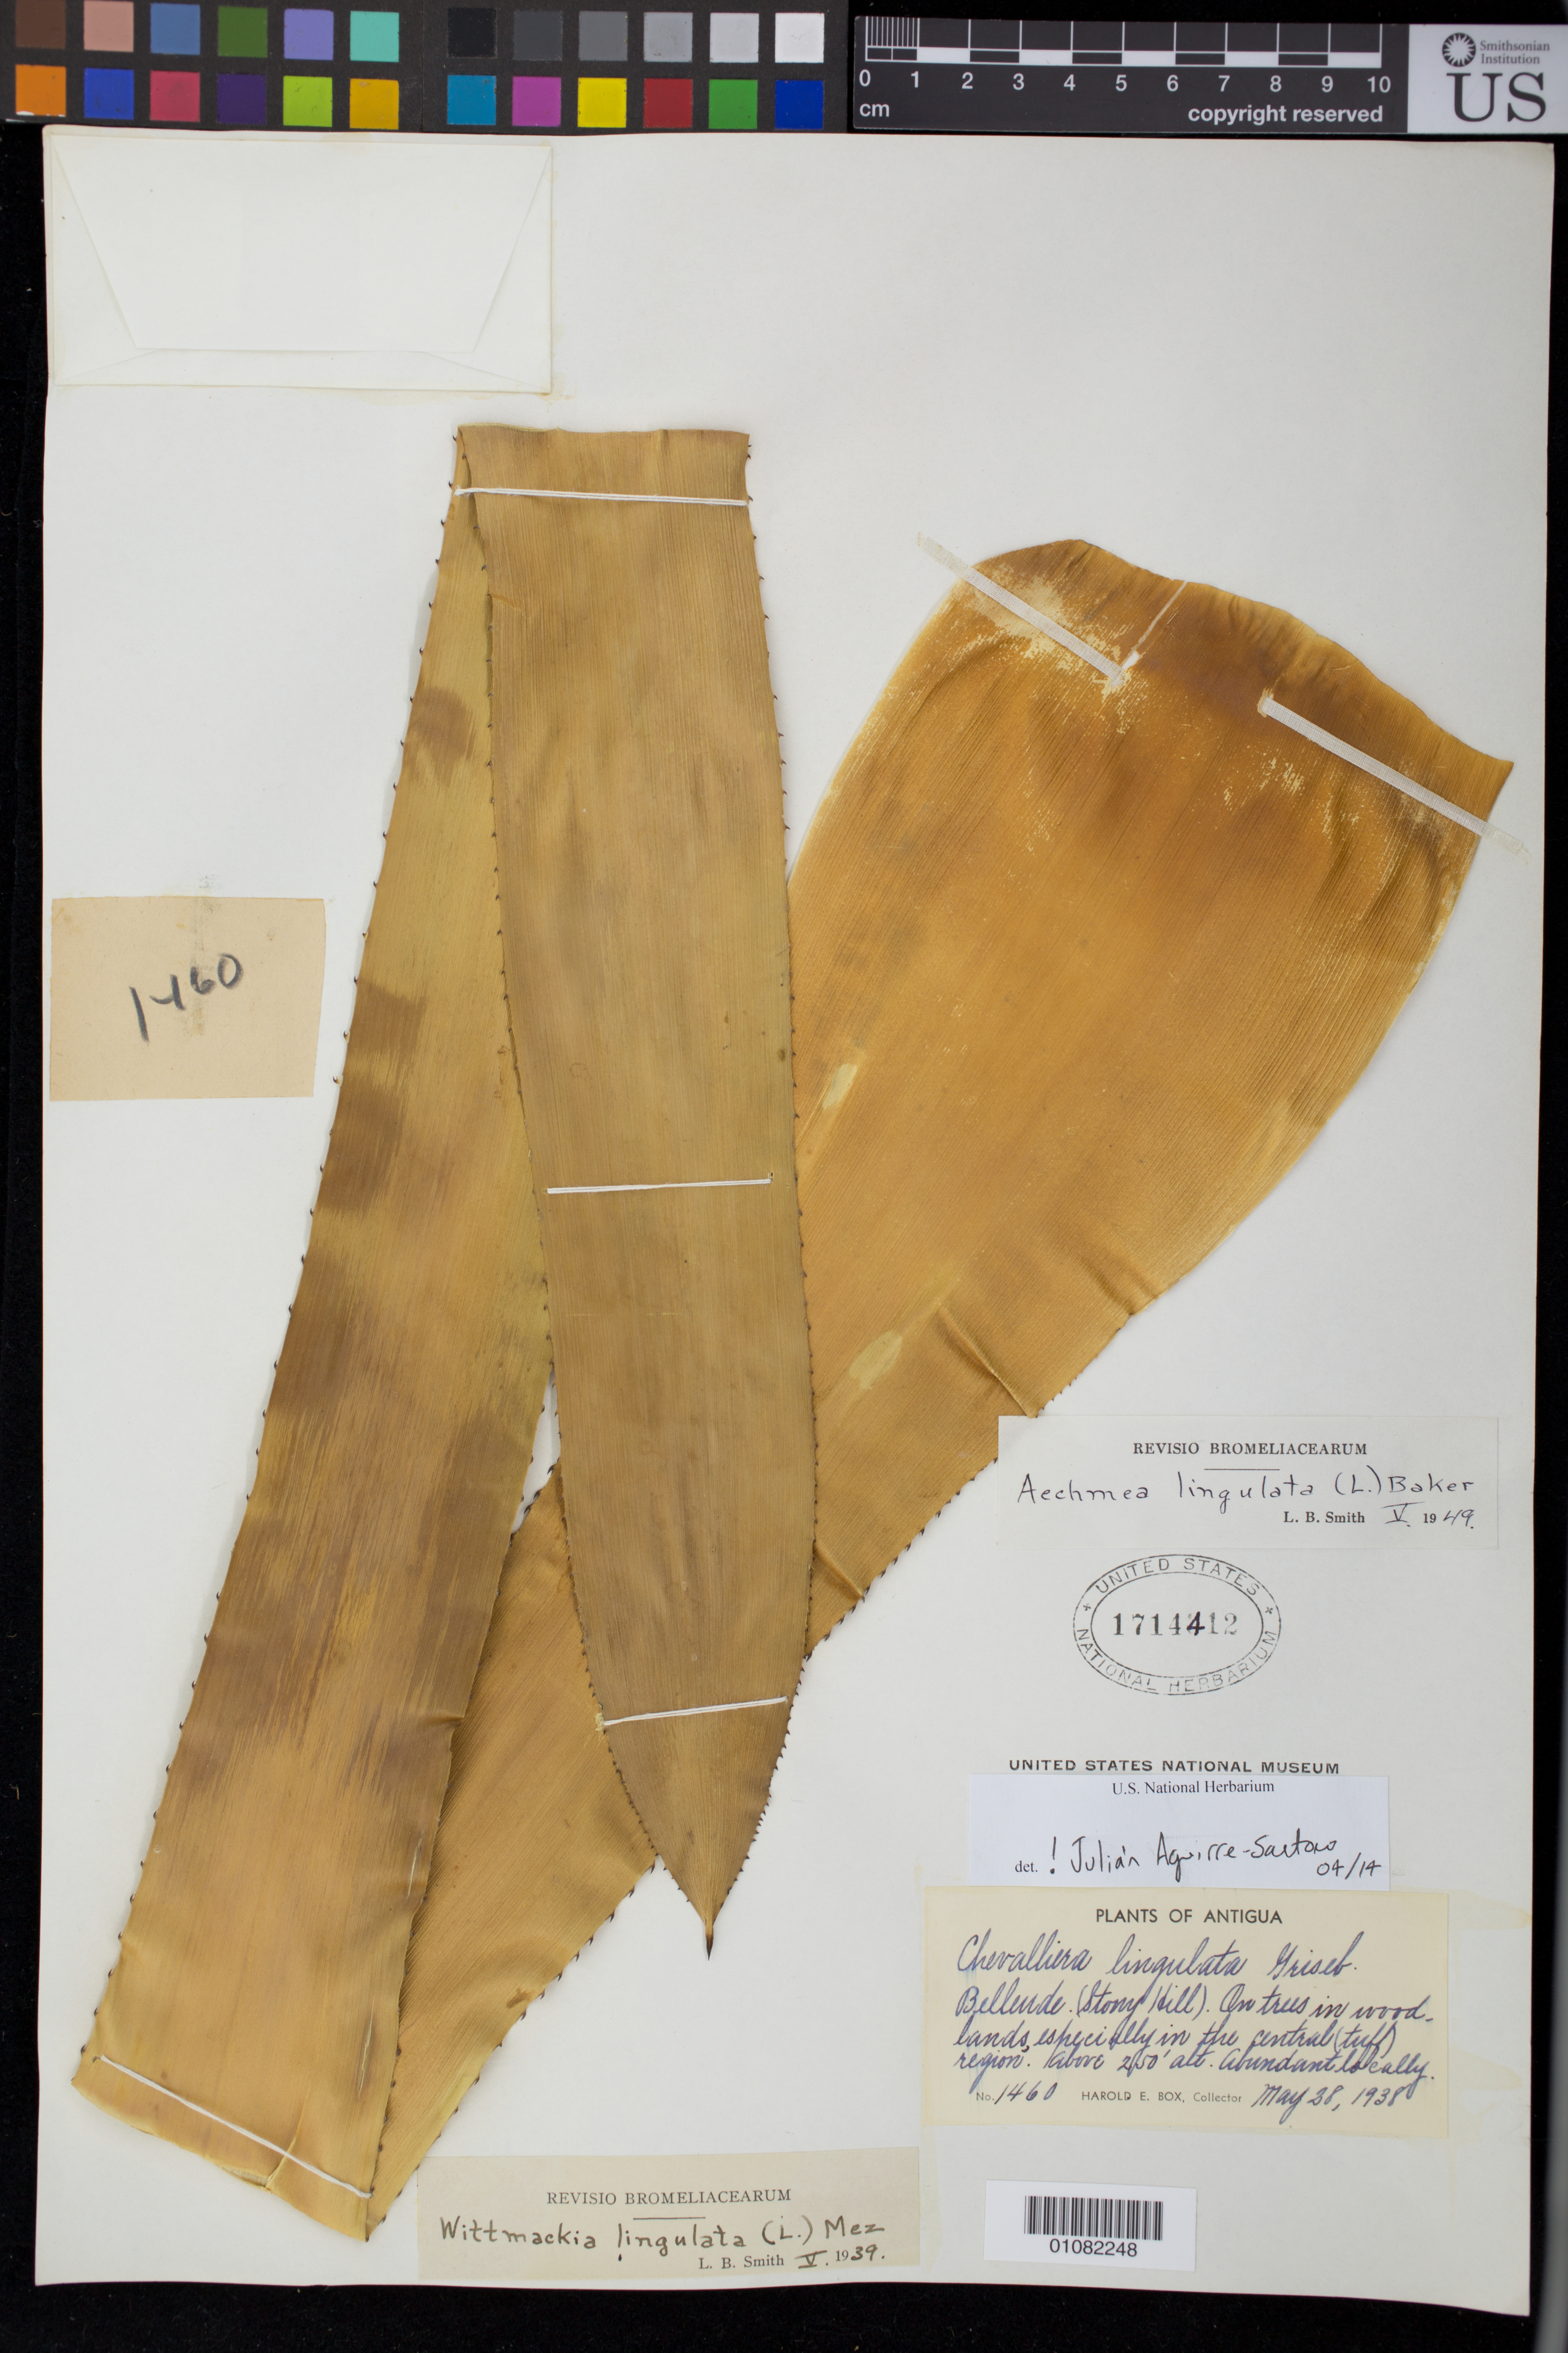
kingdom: Plantae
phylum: Tracheophyta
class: Liliopsida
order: Poales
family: Bromeliaceae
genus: Wittmackia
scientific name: Wittmackia lingulata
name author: (L.) Mez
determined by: Strong, Mark T., (BOT), Smithsonian Institution - National Museum of Natural History (UNITED STATES)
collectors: H. E. Box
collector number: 1460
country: Antigua and Barbuda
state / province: Saint John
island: Antigua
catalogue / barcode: US 1714412